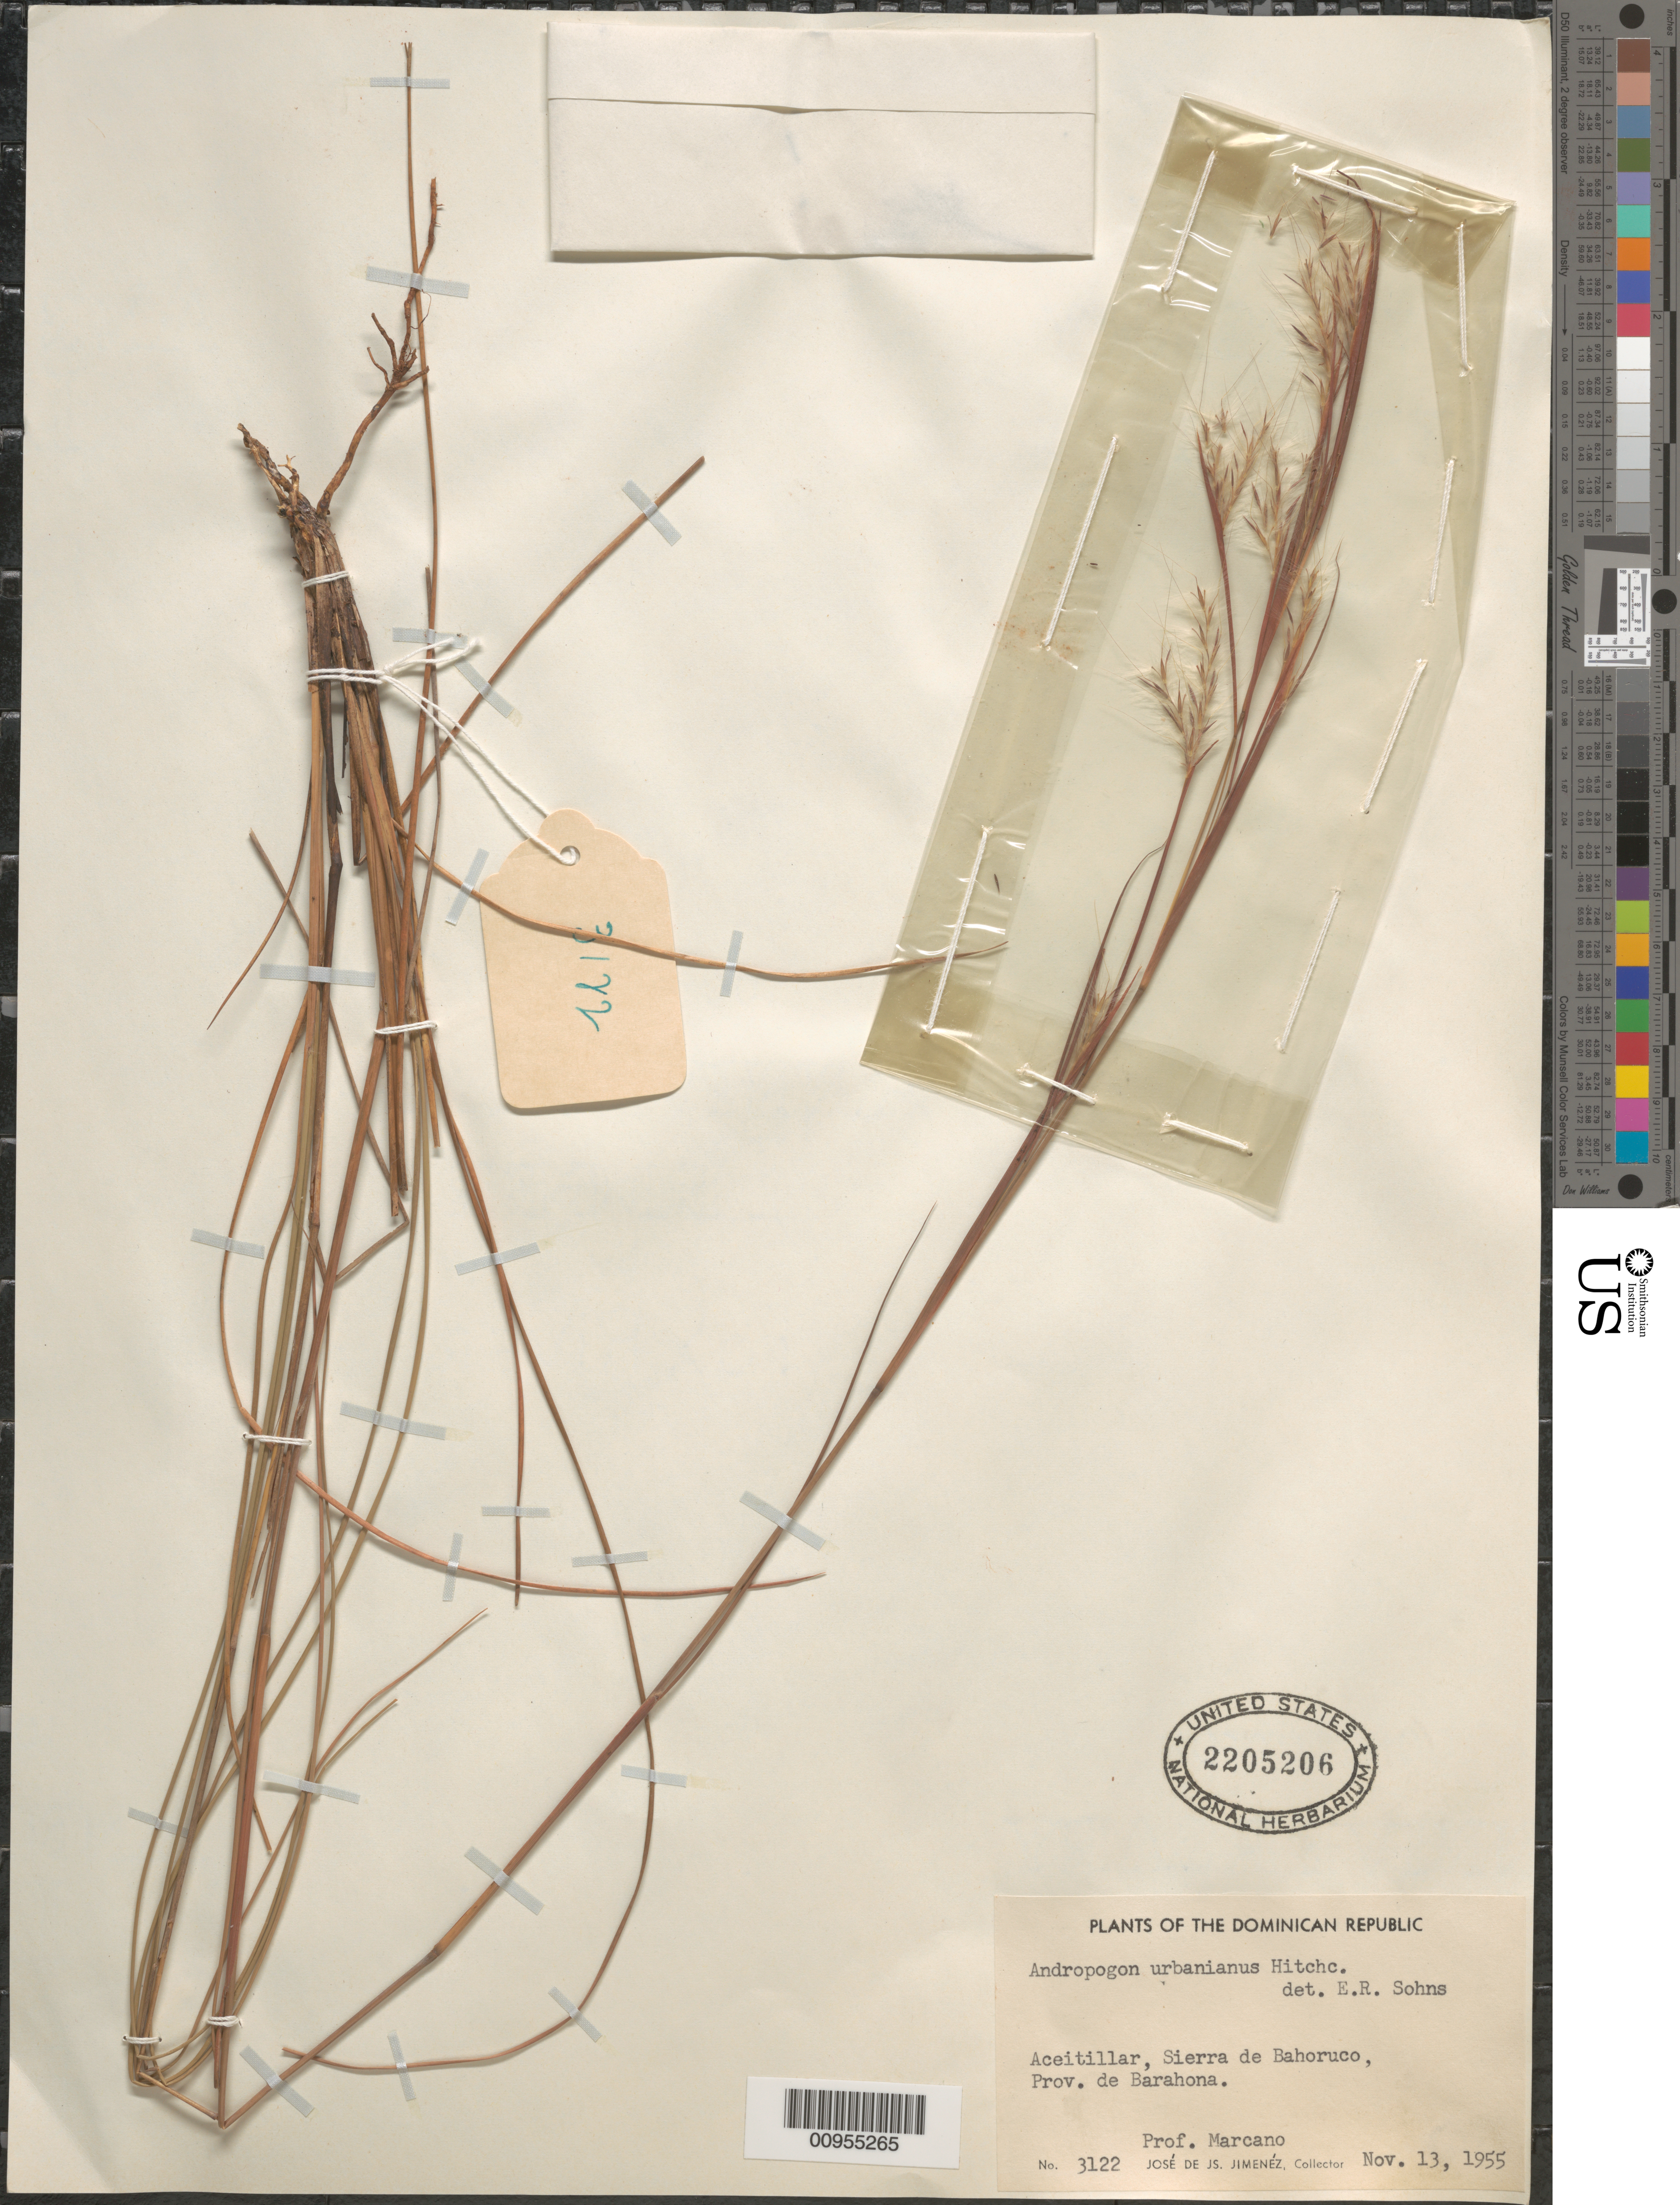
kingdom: Plantae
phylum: Tracheophyta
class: Liliopsida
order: Poales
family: Poaceae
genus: Andropogon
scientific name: Andropogon urbanianus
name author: Hitchc.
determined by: Sohns, E. R.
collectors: P. Marcano & J. J. Jiménez Almonte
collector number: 3122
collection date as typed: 13 Nov 1955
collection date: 1955-11-13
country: Dominican Republic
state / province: Barahona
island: Hispaniola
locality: Aceitillar, Sierra de Bahoruco.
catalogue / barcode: US 2205206